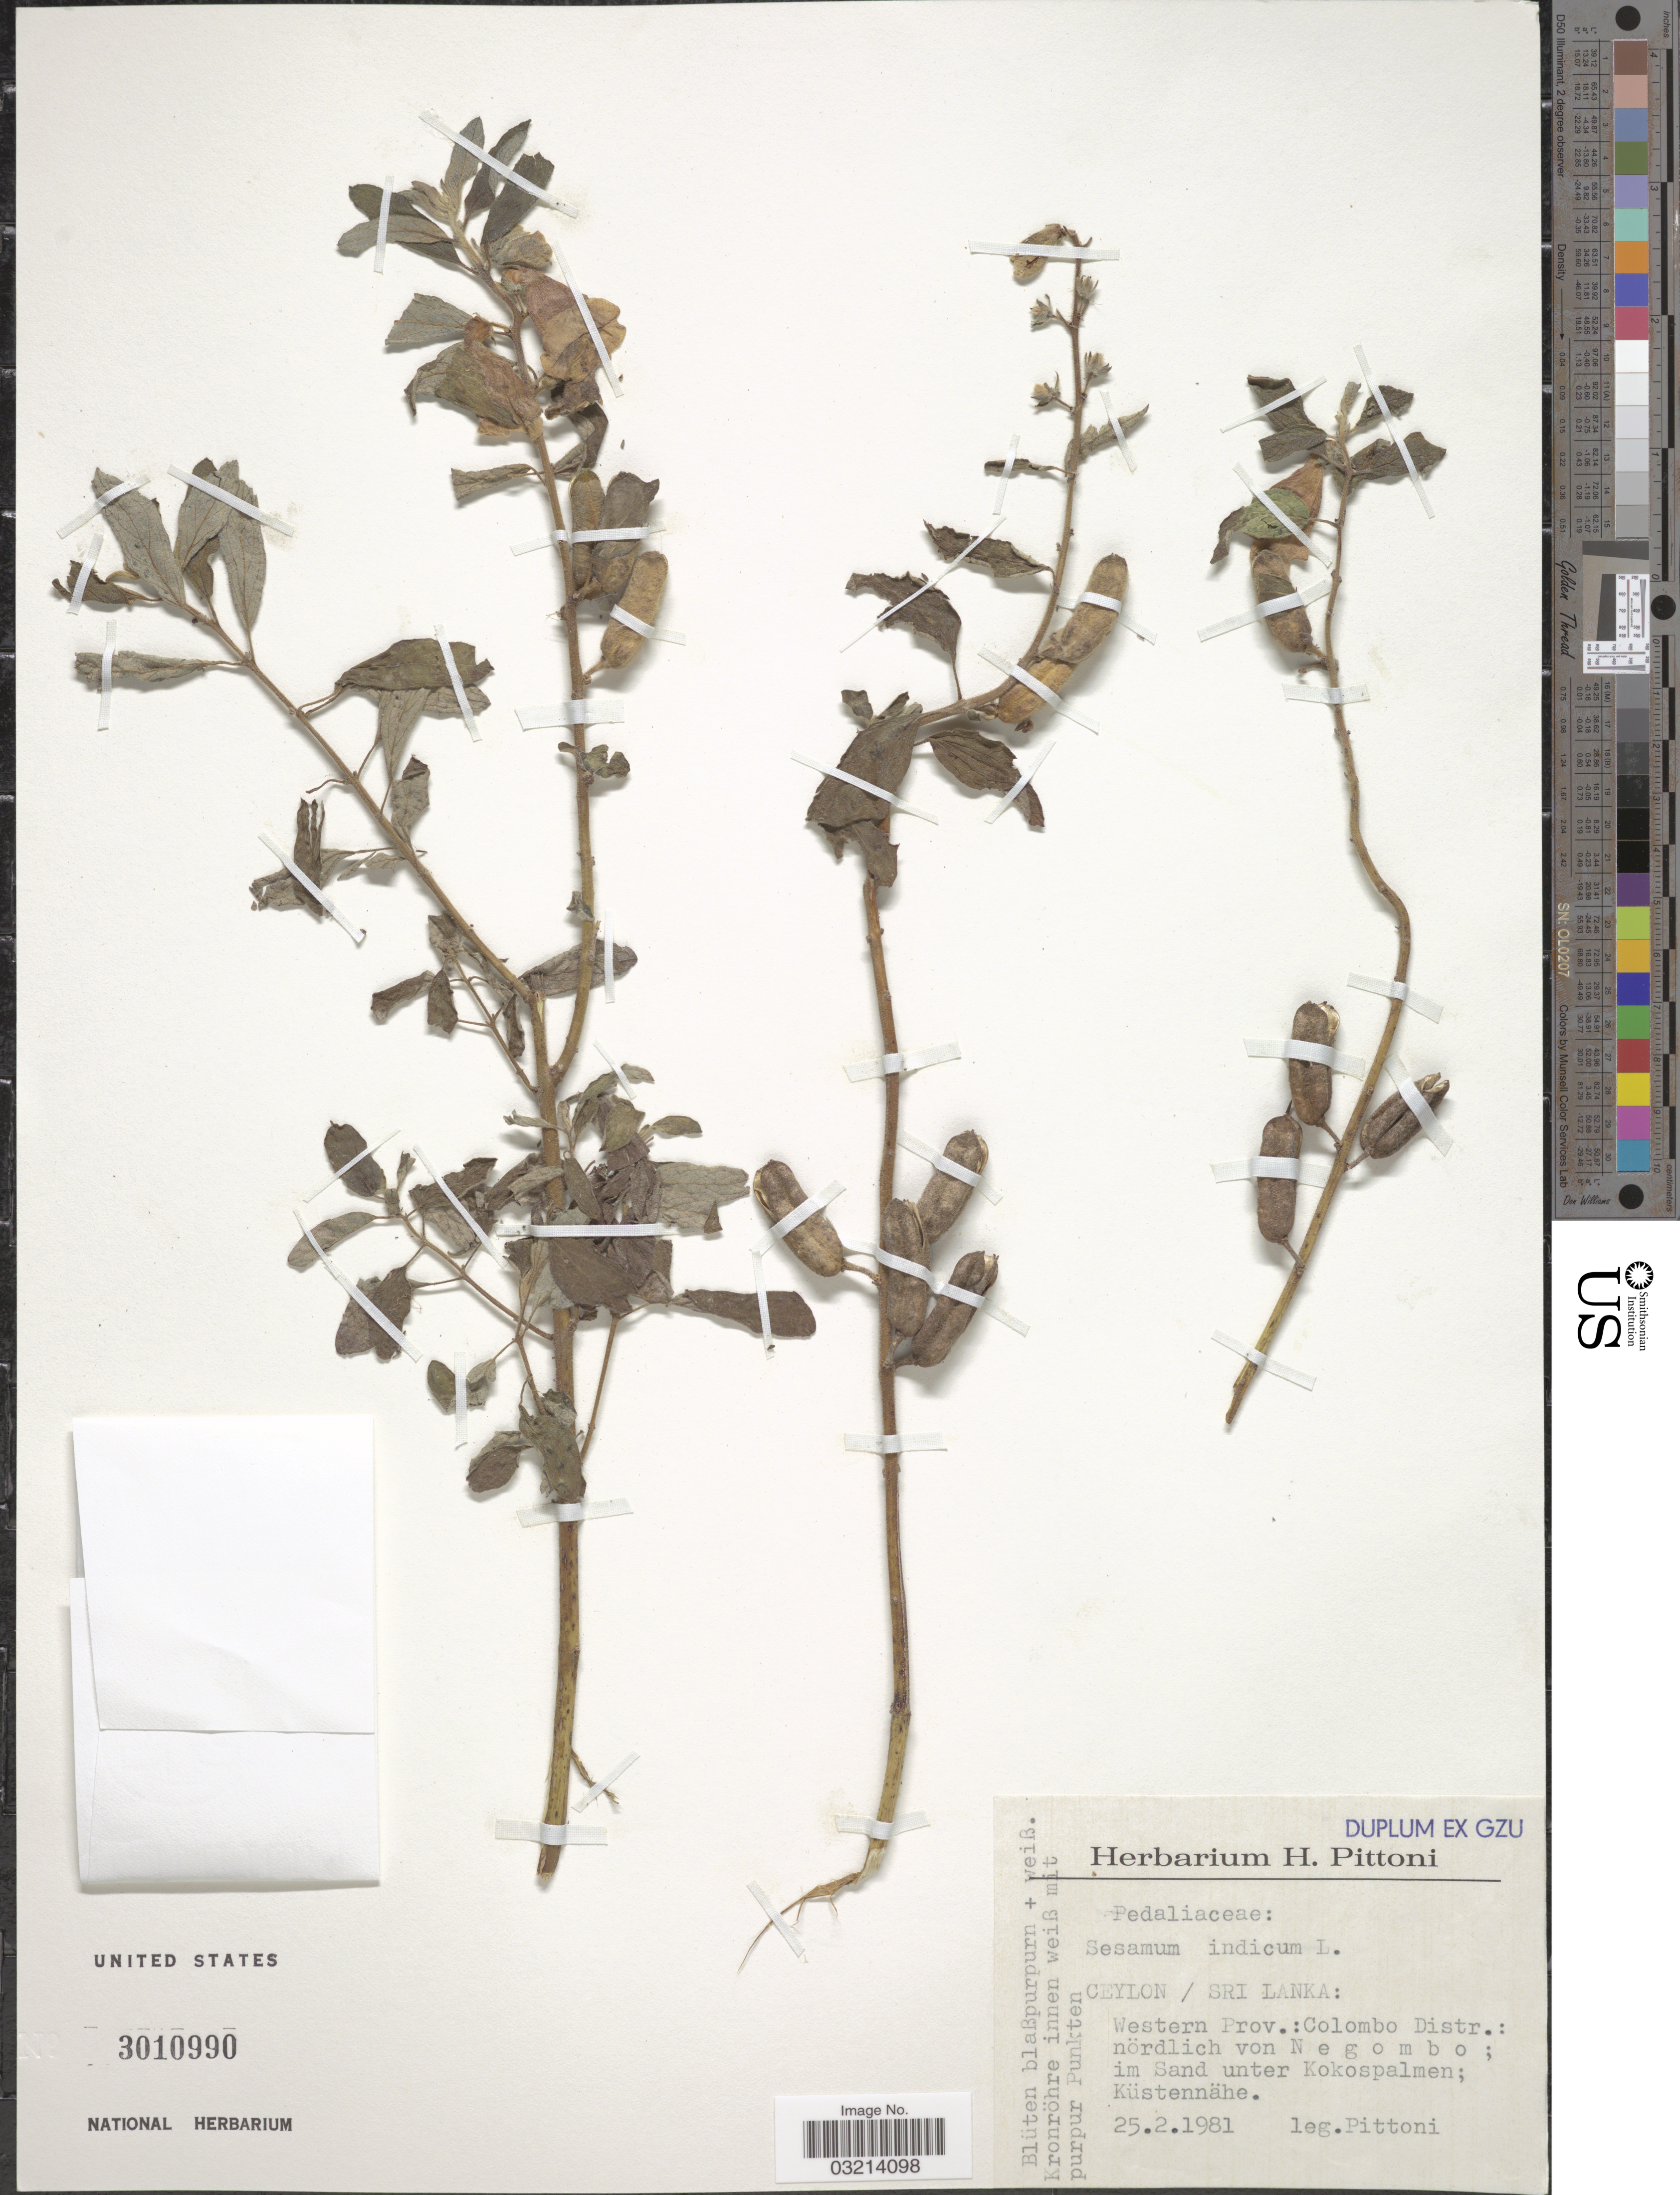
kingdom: Plantae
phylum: Tracheophyta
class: Magnoliopsida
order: Lamiales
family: Pedaliaceae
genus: Sesamum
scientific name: Sesamum indicum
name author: L.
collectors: Pittoni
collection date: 1981-02-25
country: Sri Lanka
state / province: Western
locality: Ceylon. Western Prov.: Colombo Distr.: nördlich von N e g o m b o ; im Sand unter Kokospalmen; Küstennähe.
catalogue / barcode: US 3010990